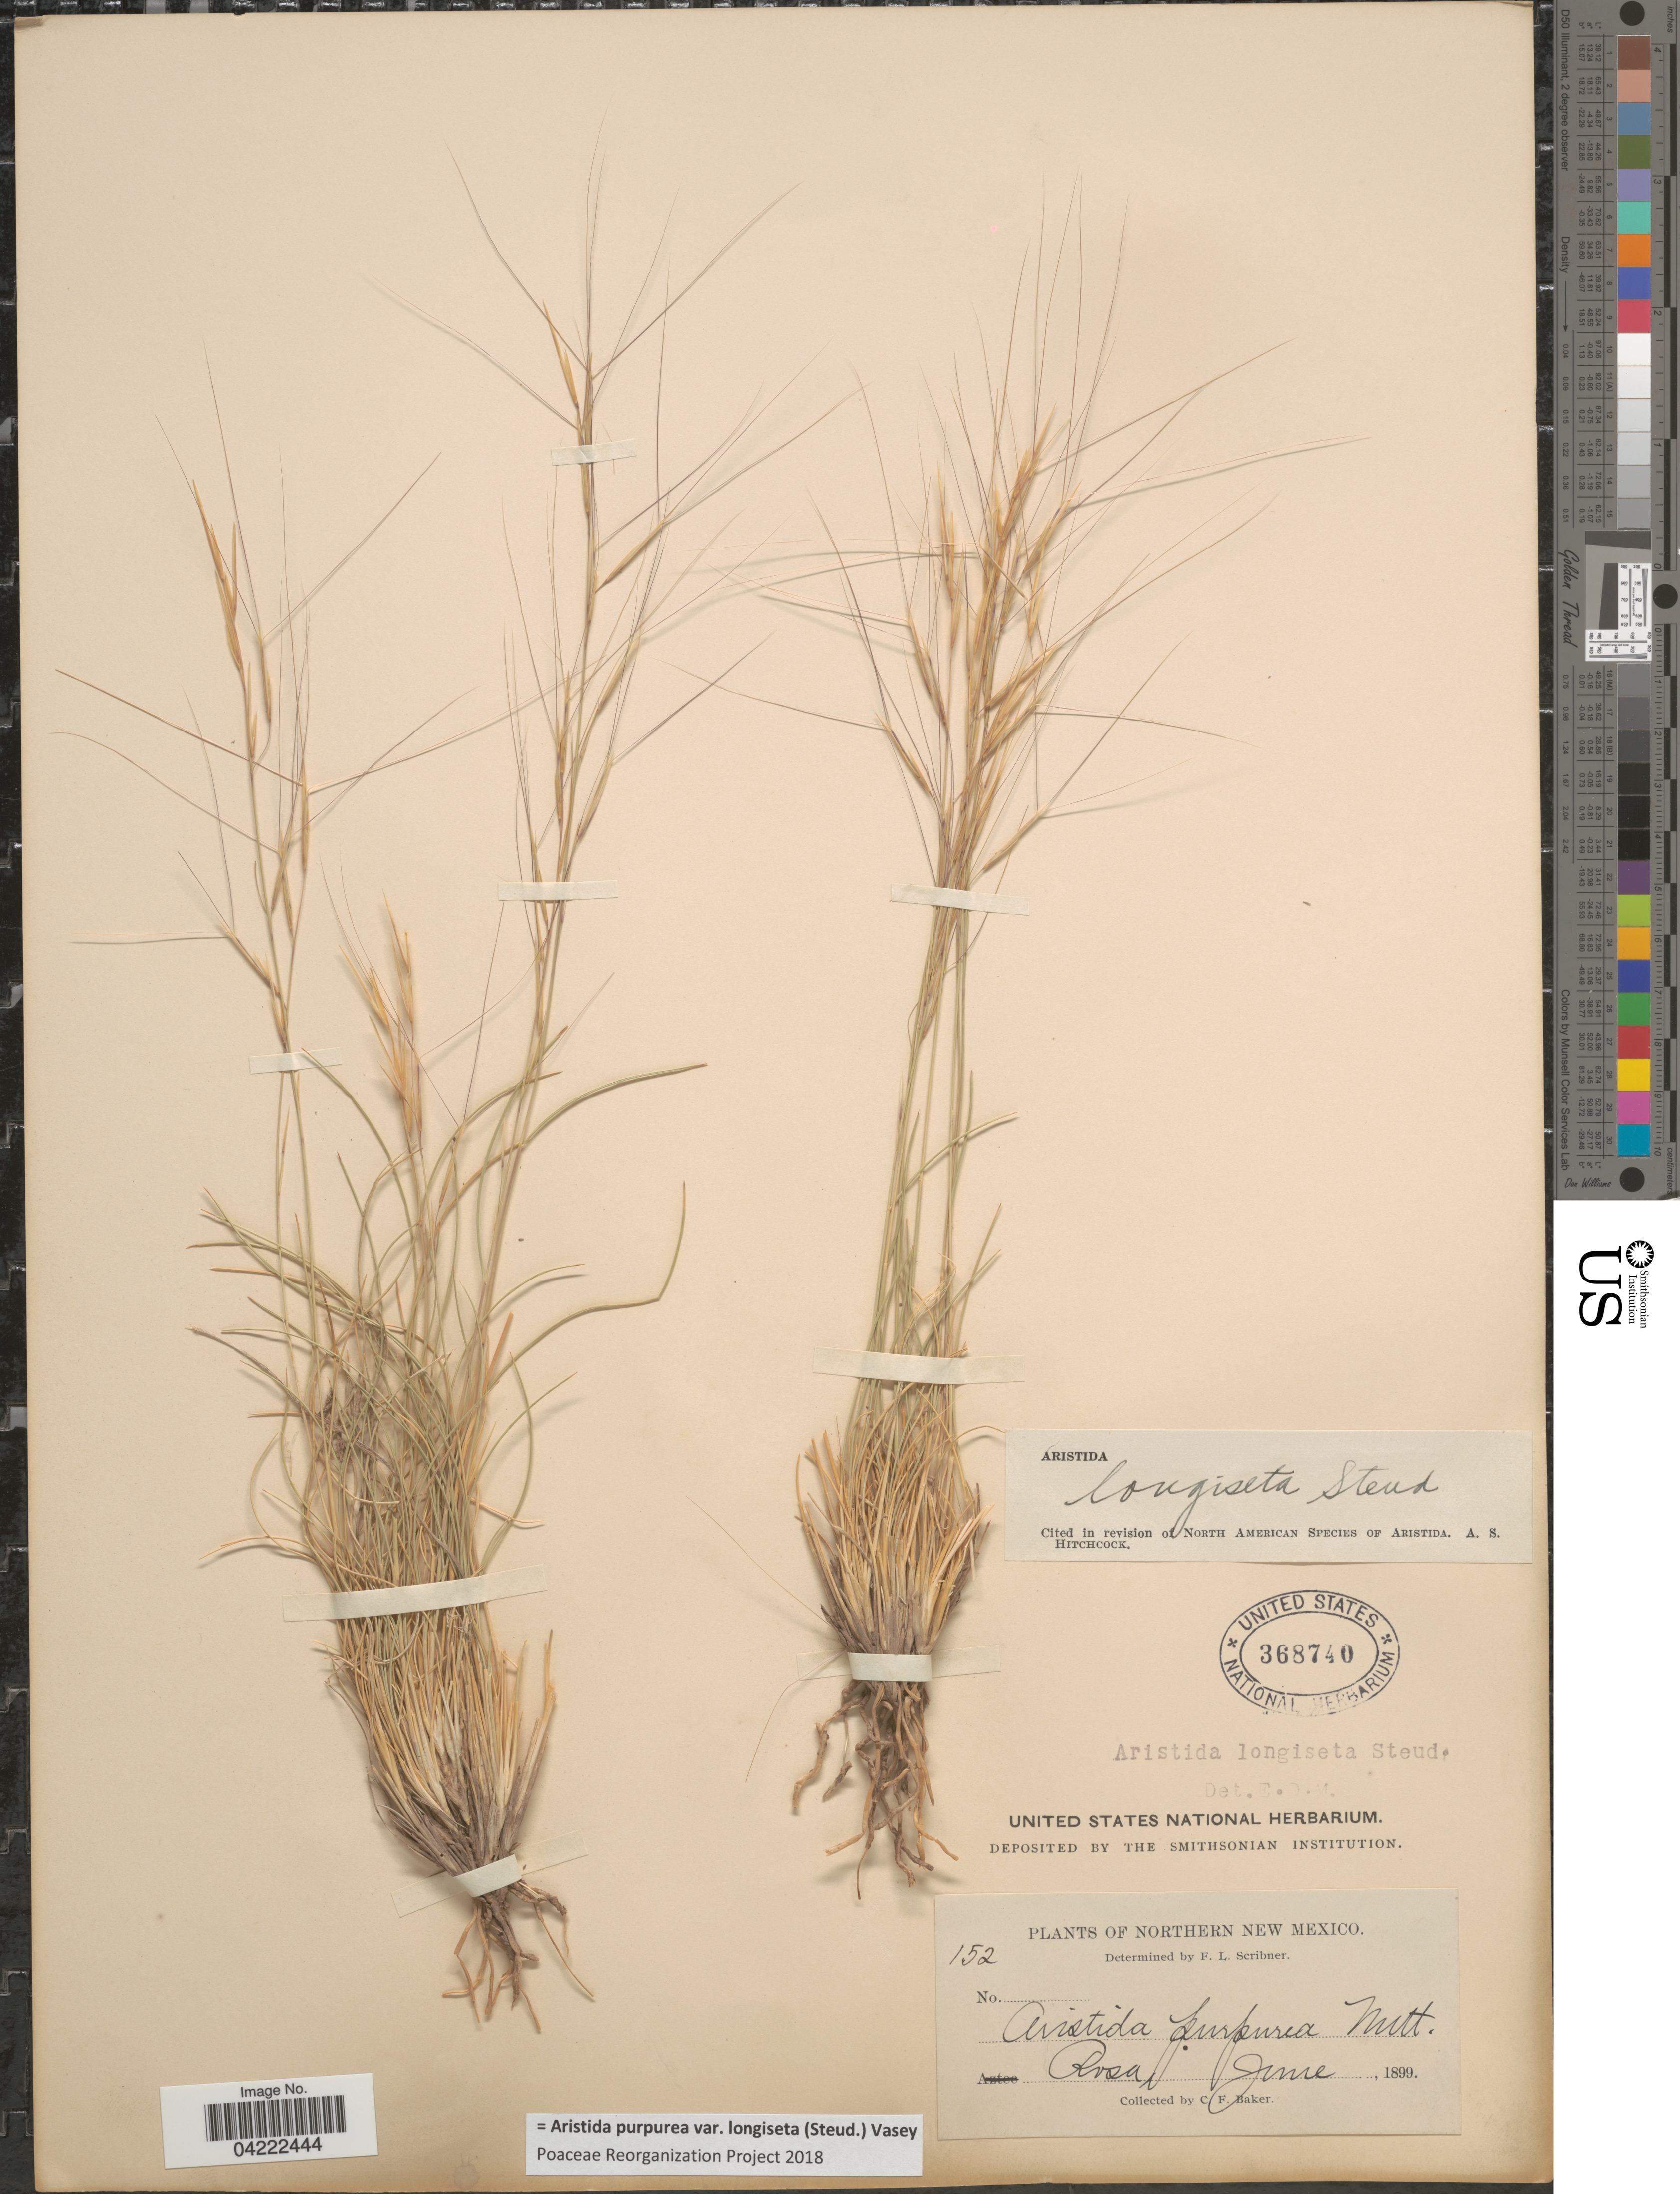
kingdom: Plantae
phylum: Tracheophyta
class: Liliopsida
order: Poales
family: Poaceae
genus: Aristida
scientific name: Aristida purpurea var. longiseta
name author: (Steud.) Vasey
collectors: C. F. Baker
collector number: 152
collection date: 1899-06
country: United States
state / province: New Mexico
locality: Northern New Mexico. Rosa.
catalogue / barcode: US 368740